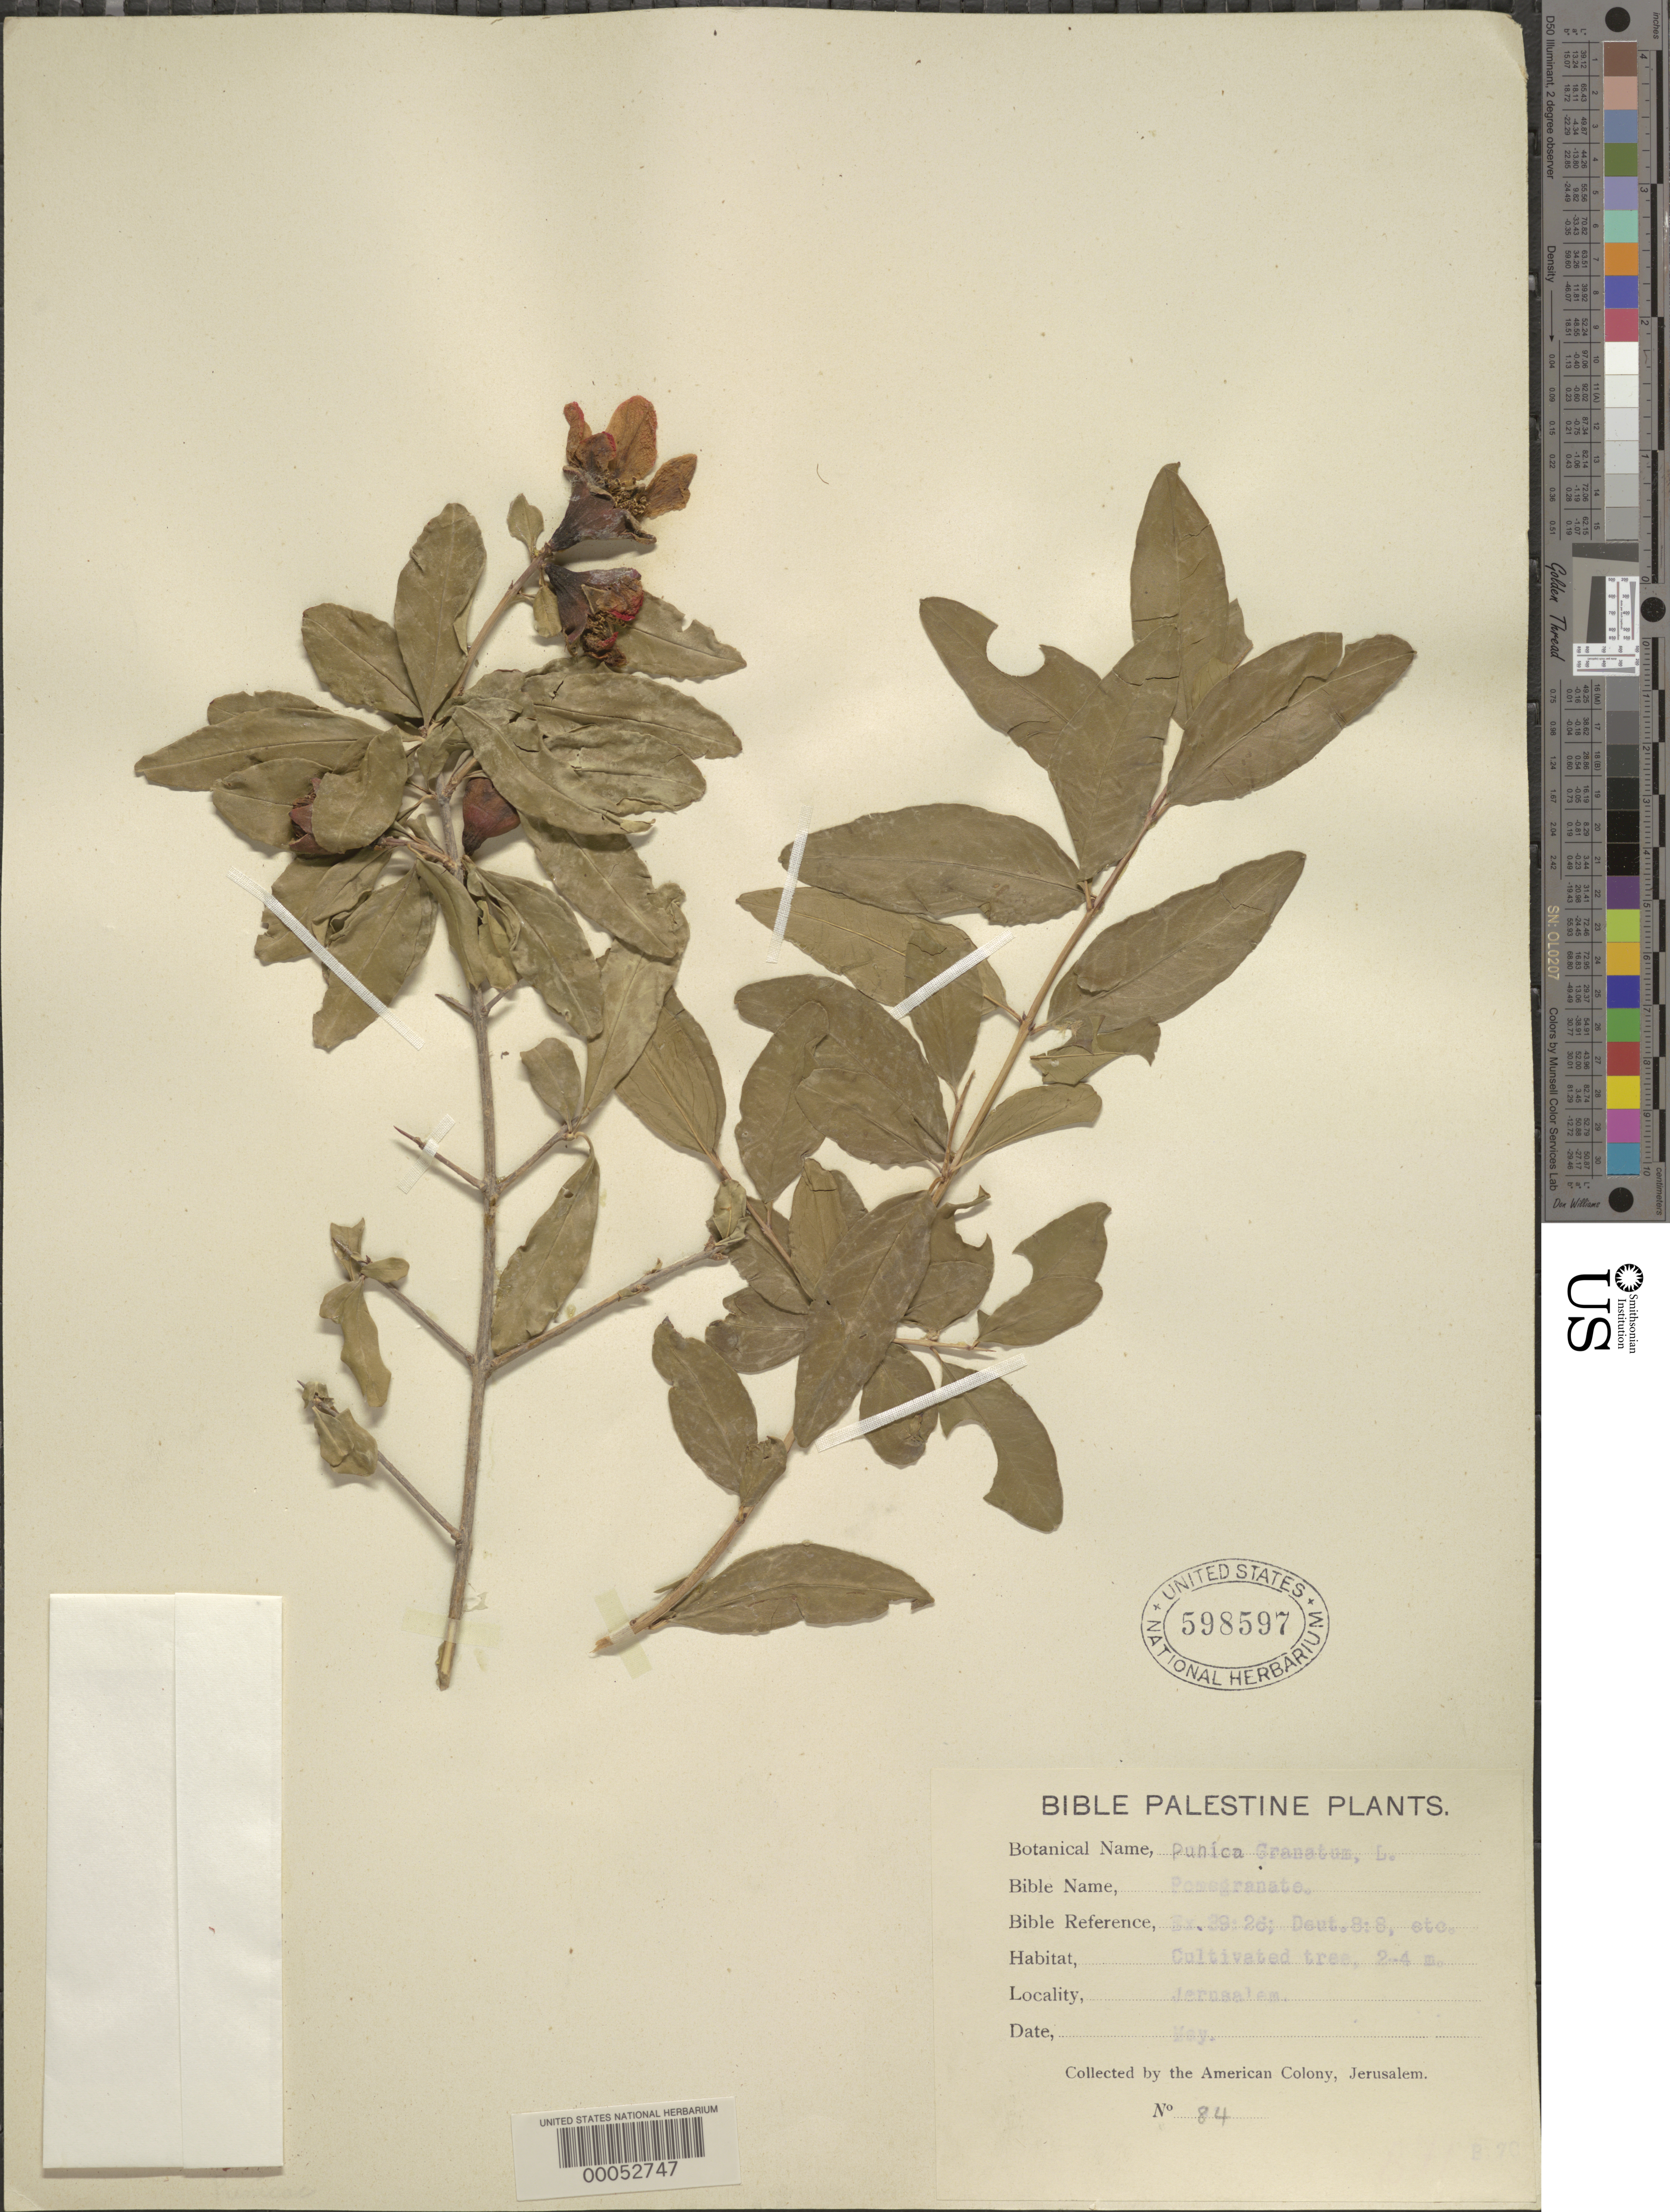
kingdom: Plantae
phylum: Tracheophyta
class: Magnoliopsida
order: Myrtales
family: Lythraceae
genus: Punica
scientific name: Punica granatum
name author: L.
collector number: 84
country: Israel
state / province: Jerusalem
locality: Jerusalem District. (Jerusalem?). [Yerushalayim (Jerusalem) District]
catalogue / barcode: US 598597